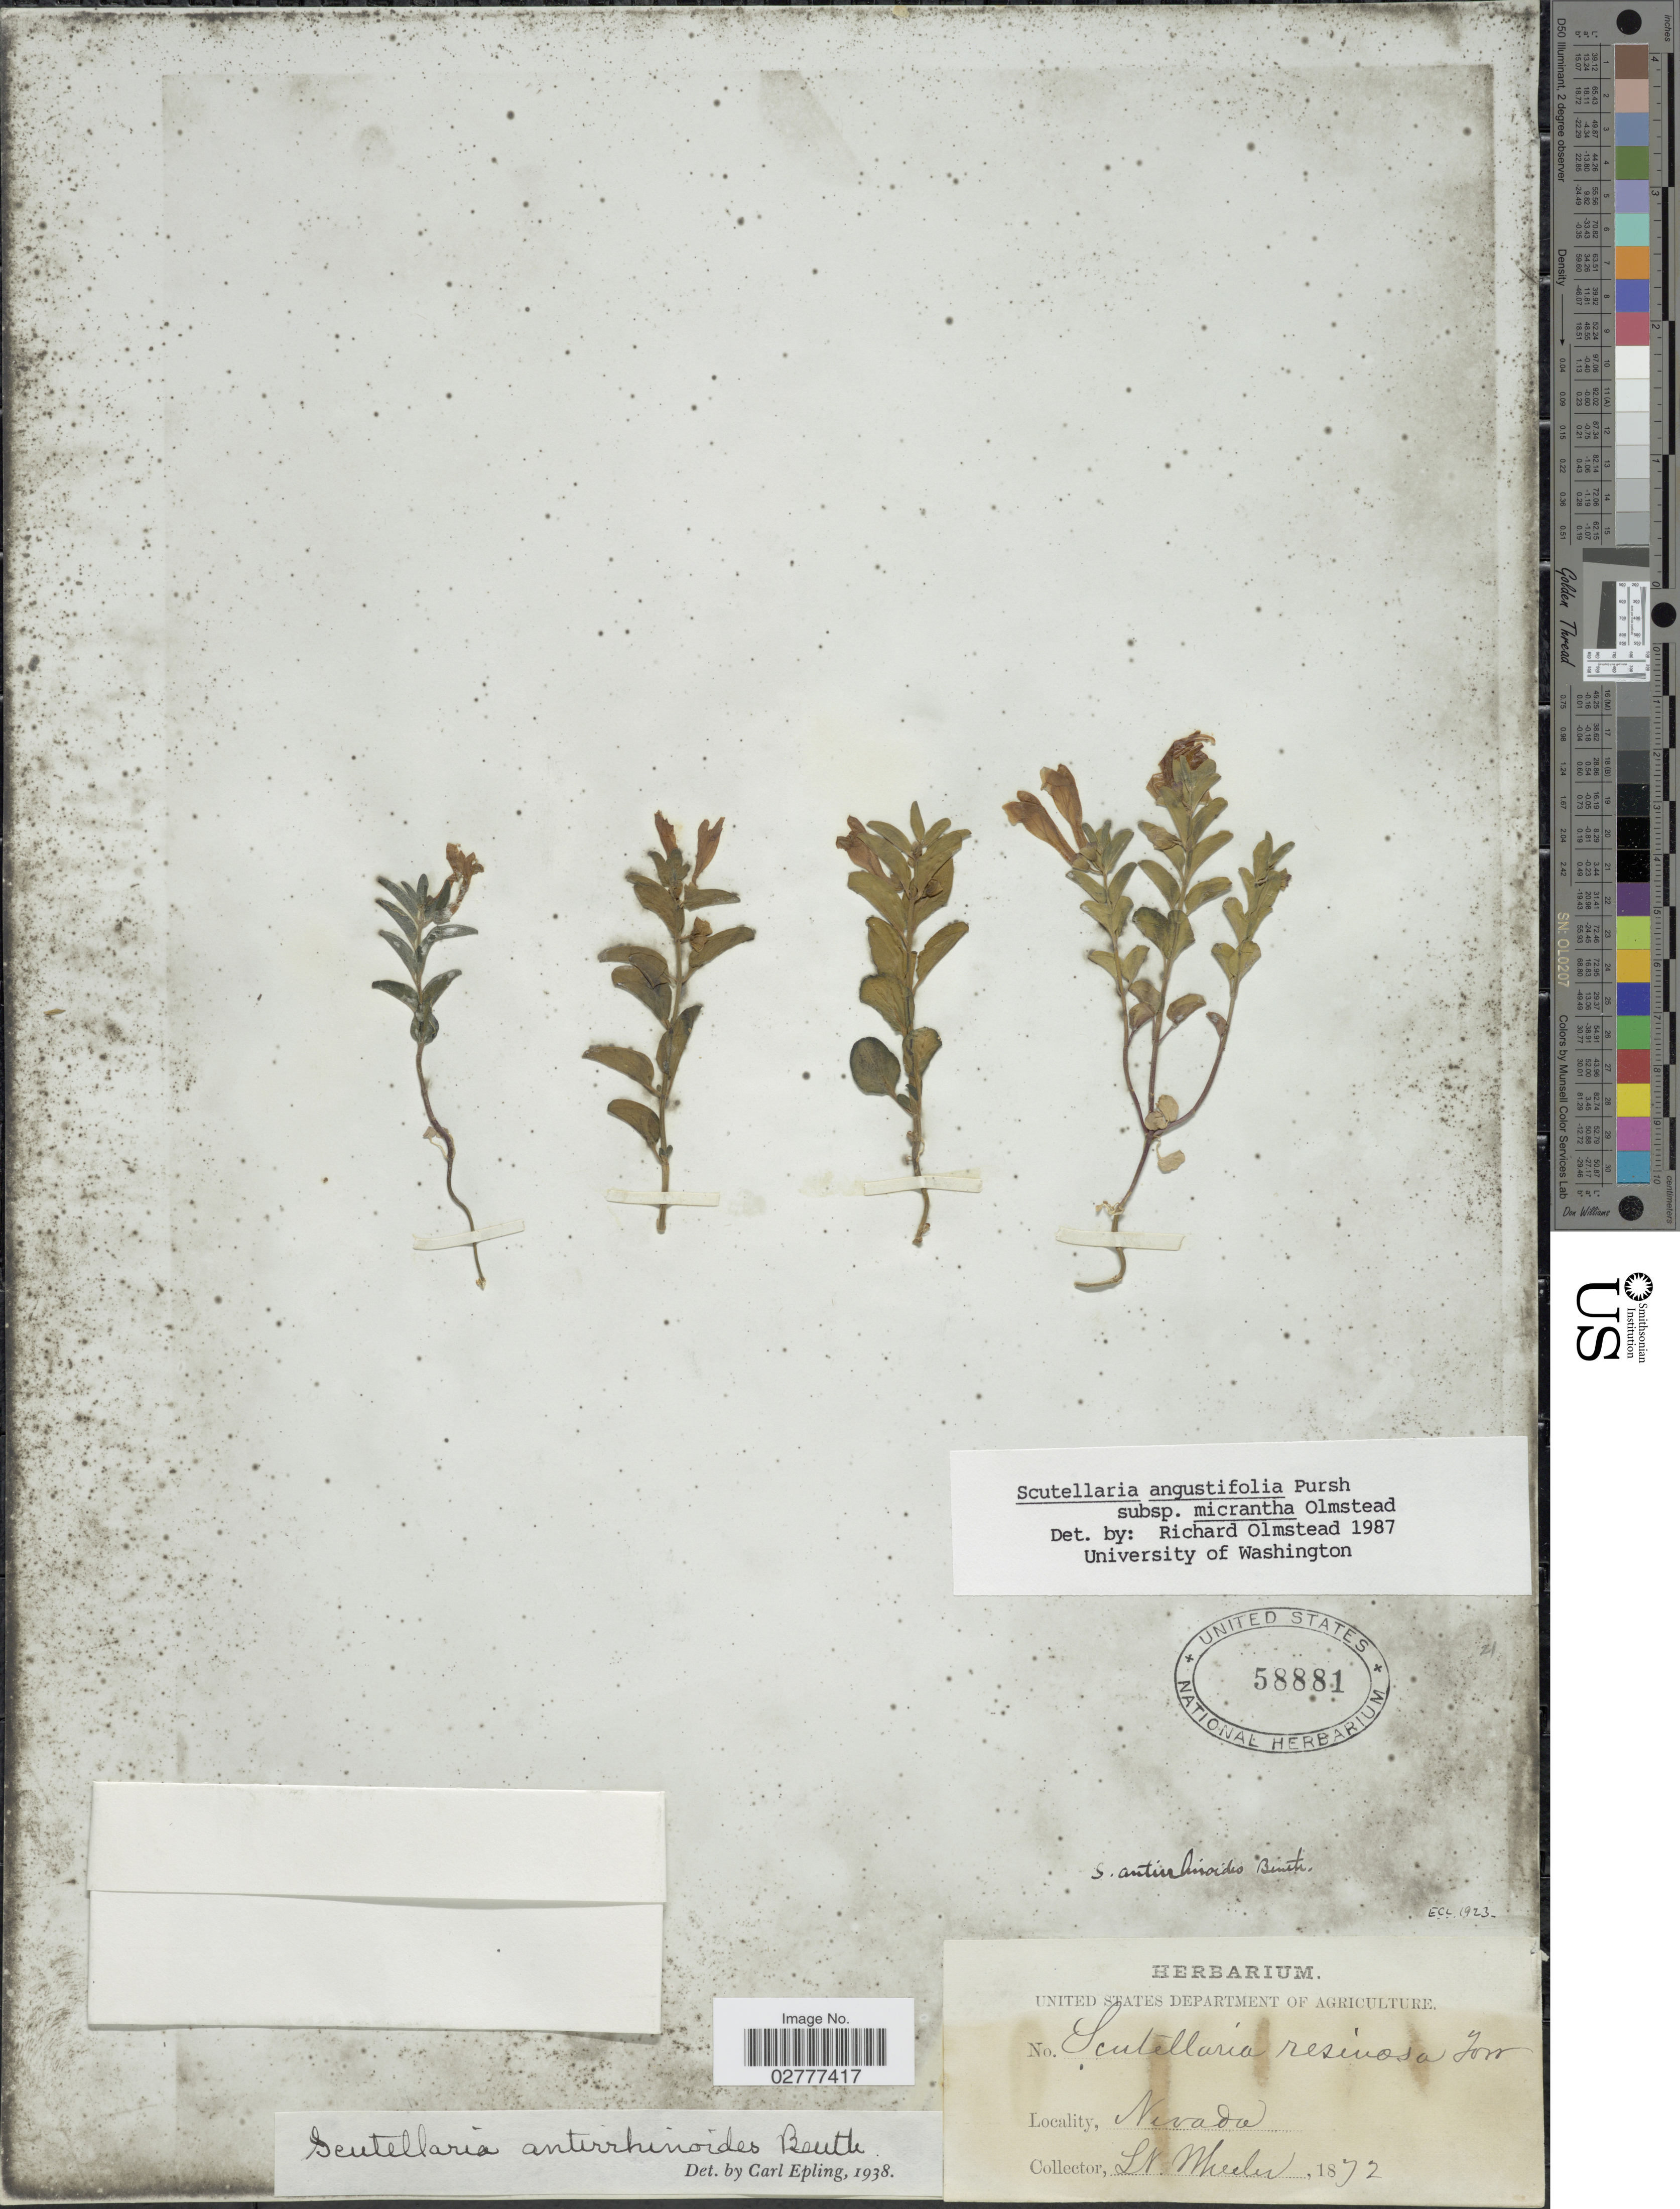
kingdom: Plantae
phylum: Tracheophyta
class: Magnoliopsida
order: Lamiales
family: Lamiaceae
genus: Scutellaria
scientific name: Scutellaria angustifolia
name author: Pursh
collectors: L. Wheeler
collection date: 1872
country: United States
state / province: Nevada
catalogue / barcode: US 58881